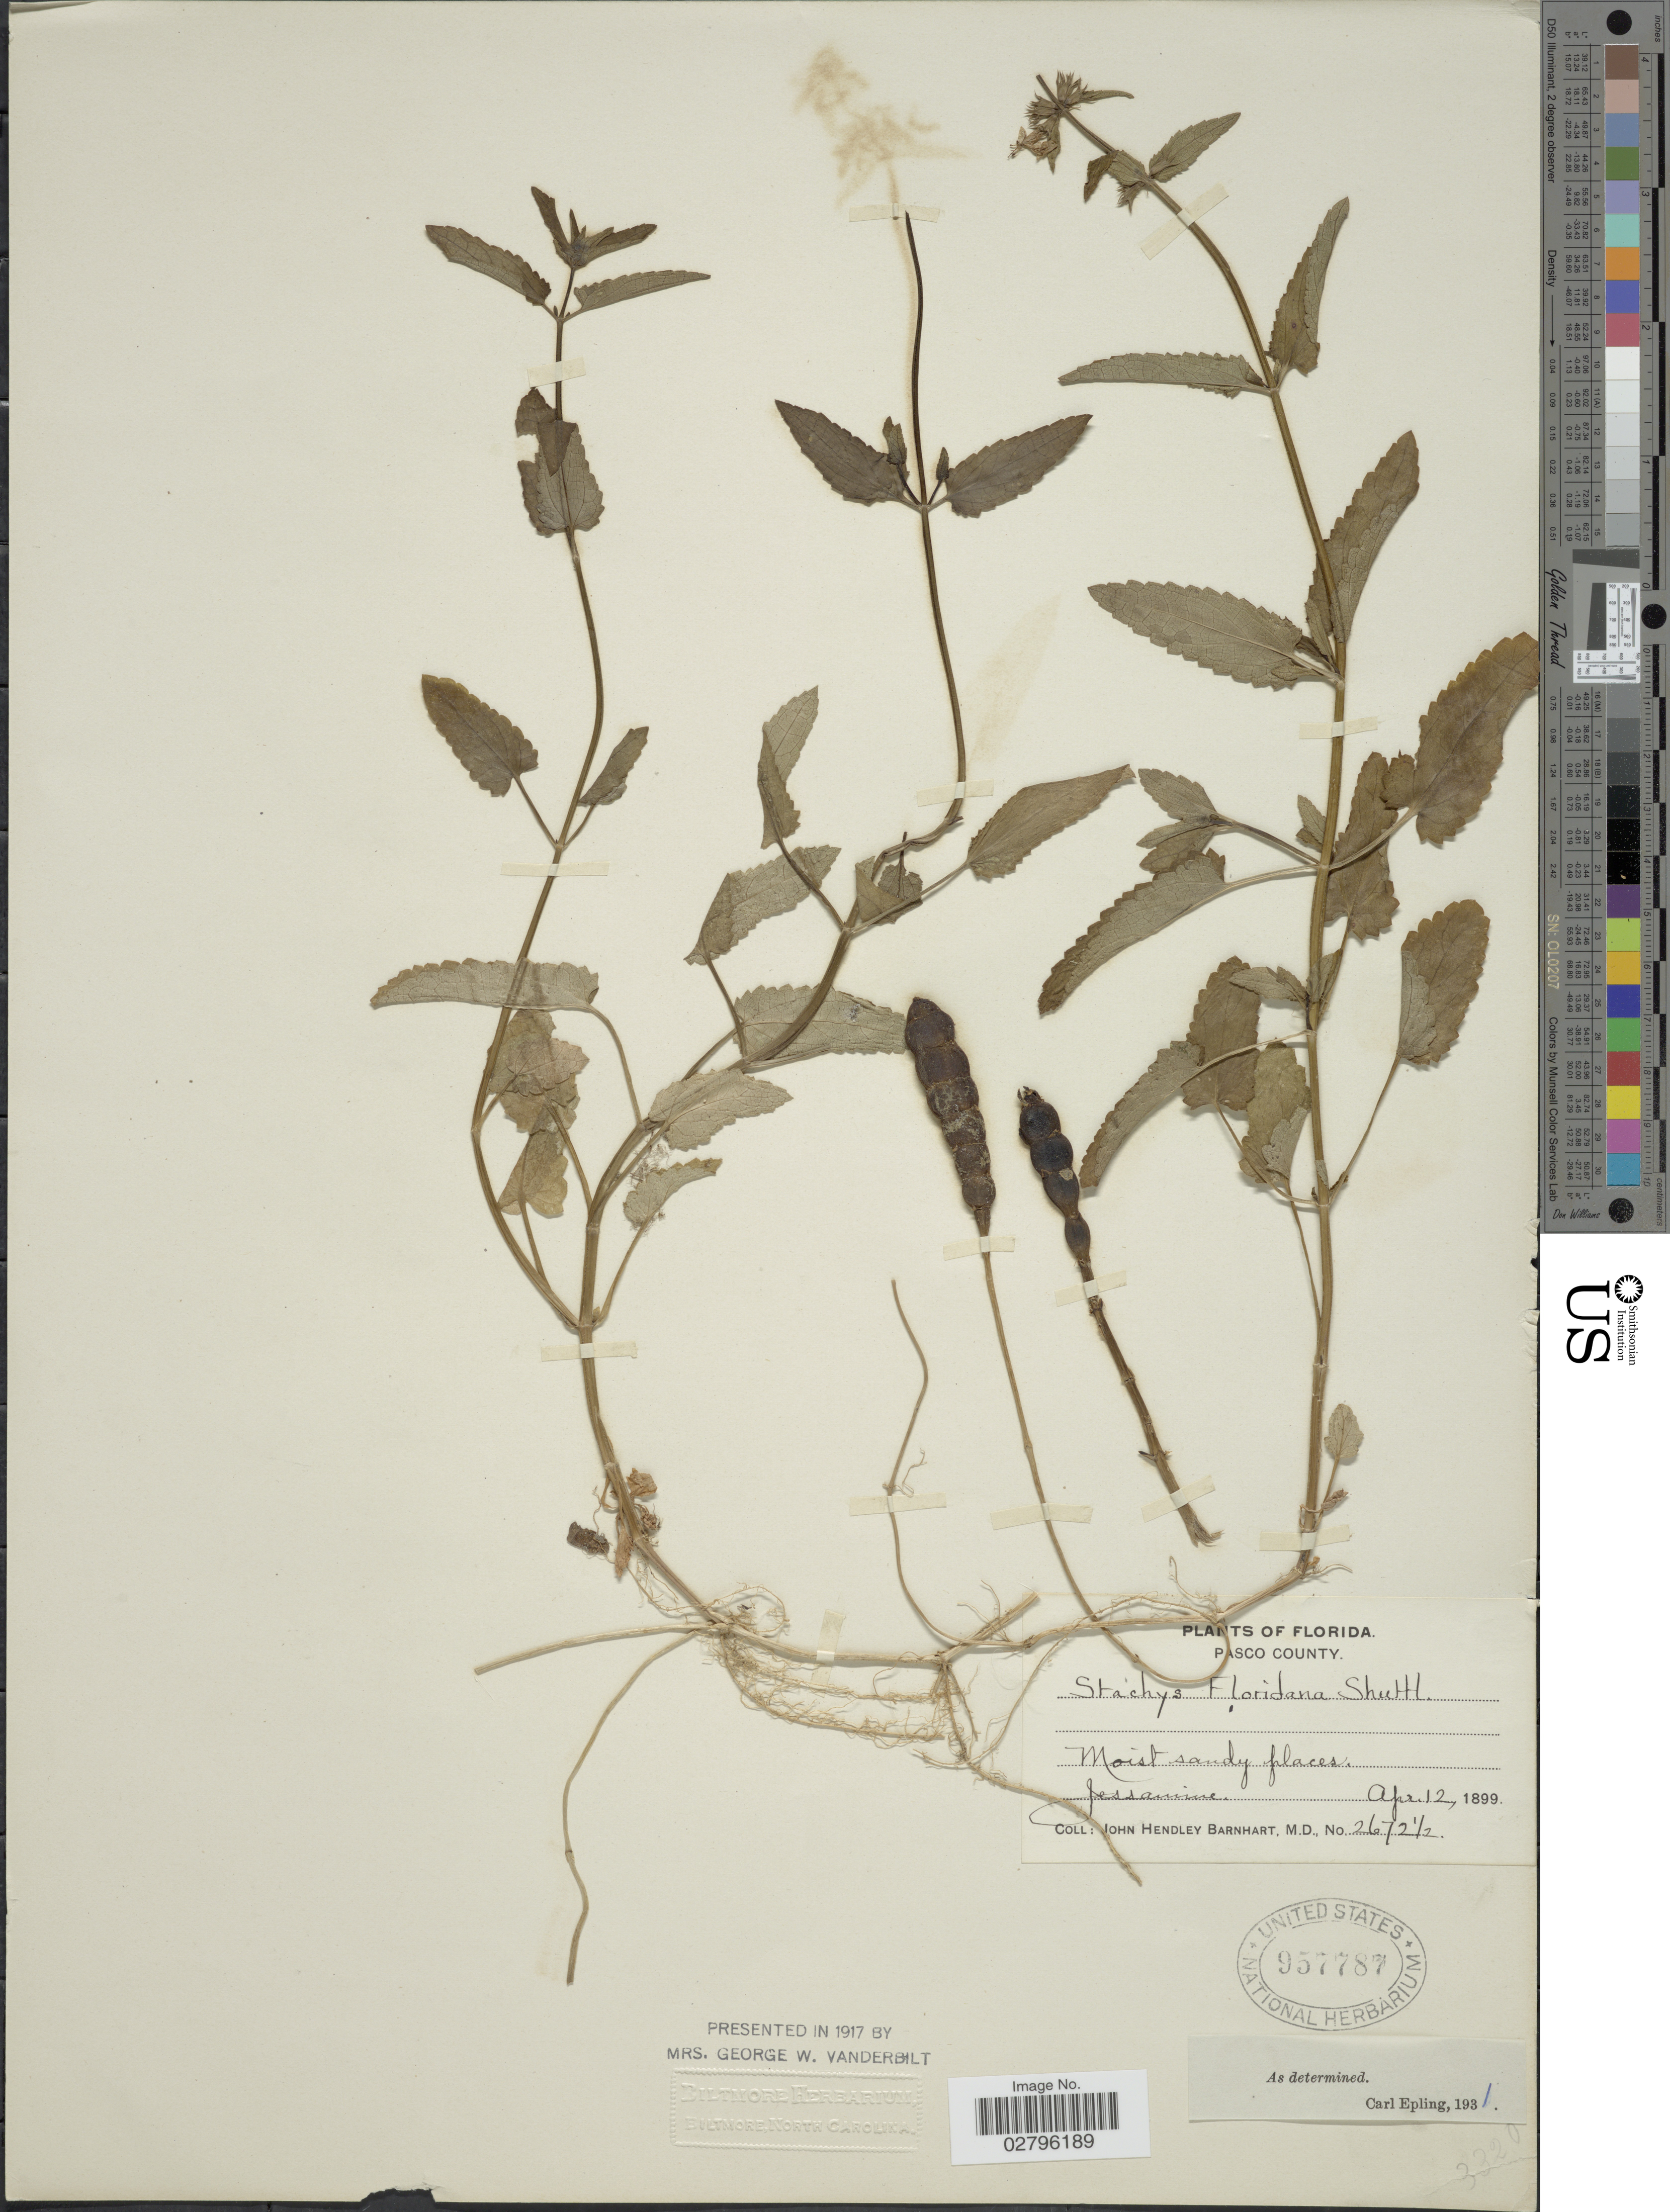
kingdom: Plantae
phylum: Tracheophyta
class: Magnoliopsida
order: Lamiales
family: Lamiaceae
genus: Stachys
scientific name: Stachys floridana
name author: Shuttlew. ex Benth.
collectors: J. H. Barnhart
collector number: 2672½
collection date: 1899-04-12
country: United States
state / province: Florida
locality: Pasco County.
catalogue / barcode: US 957787